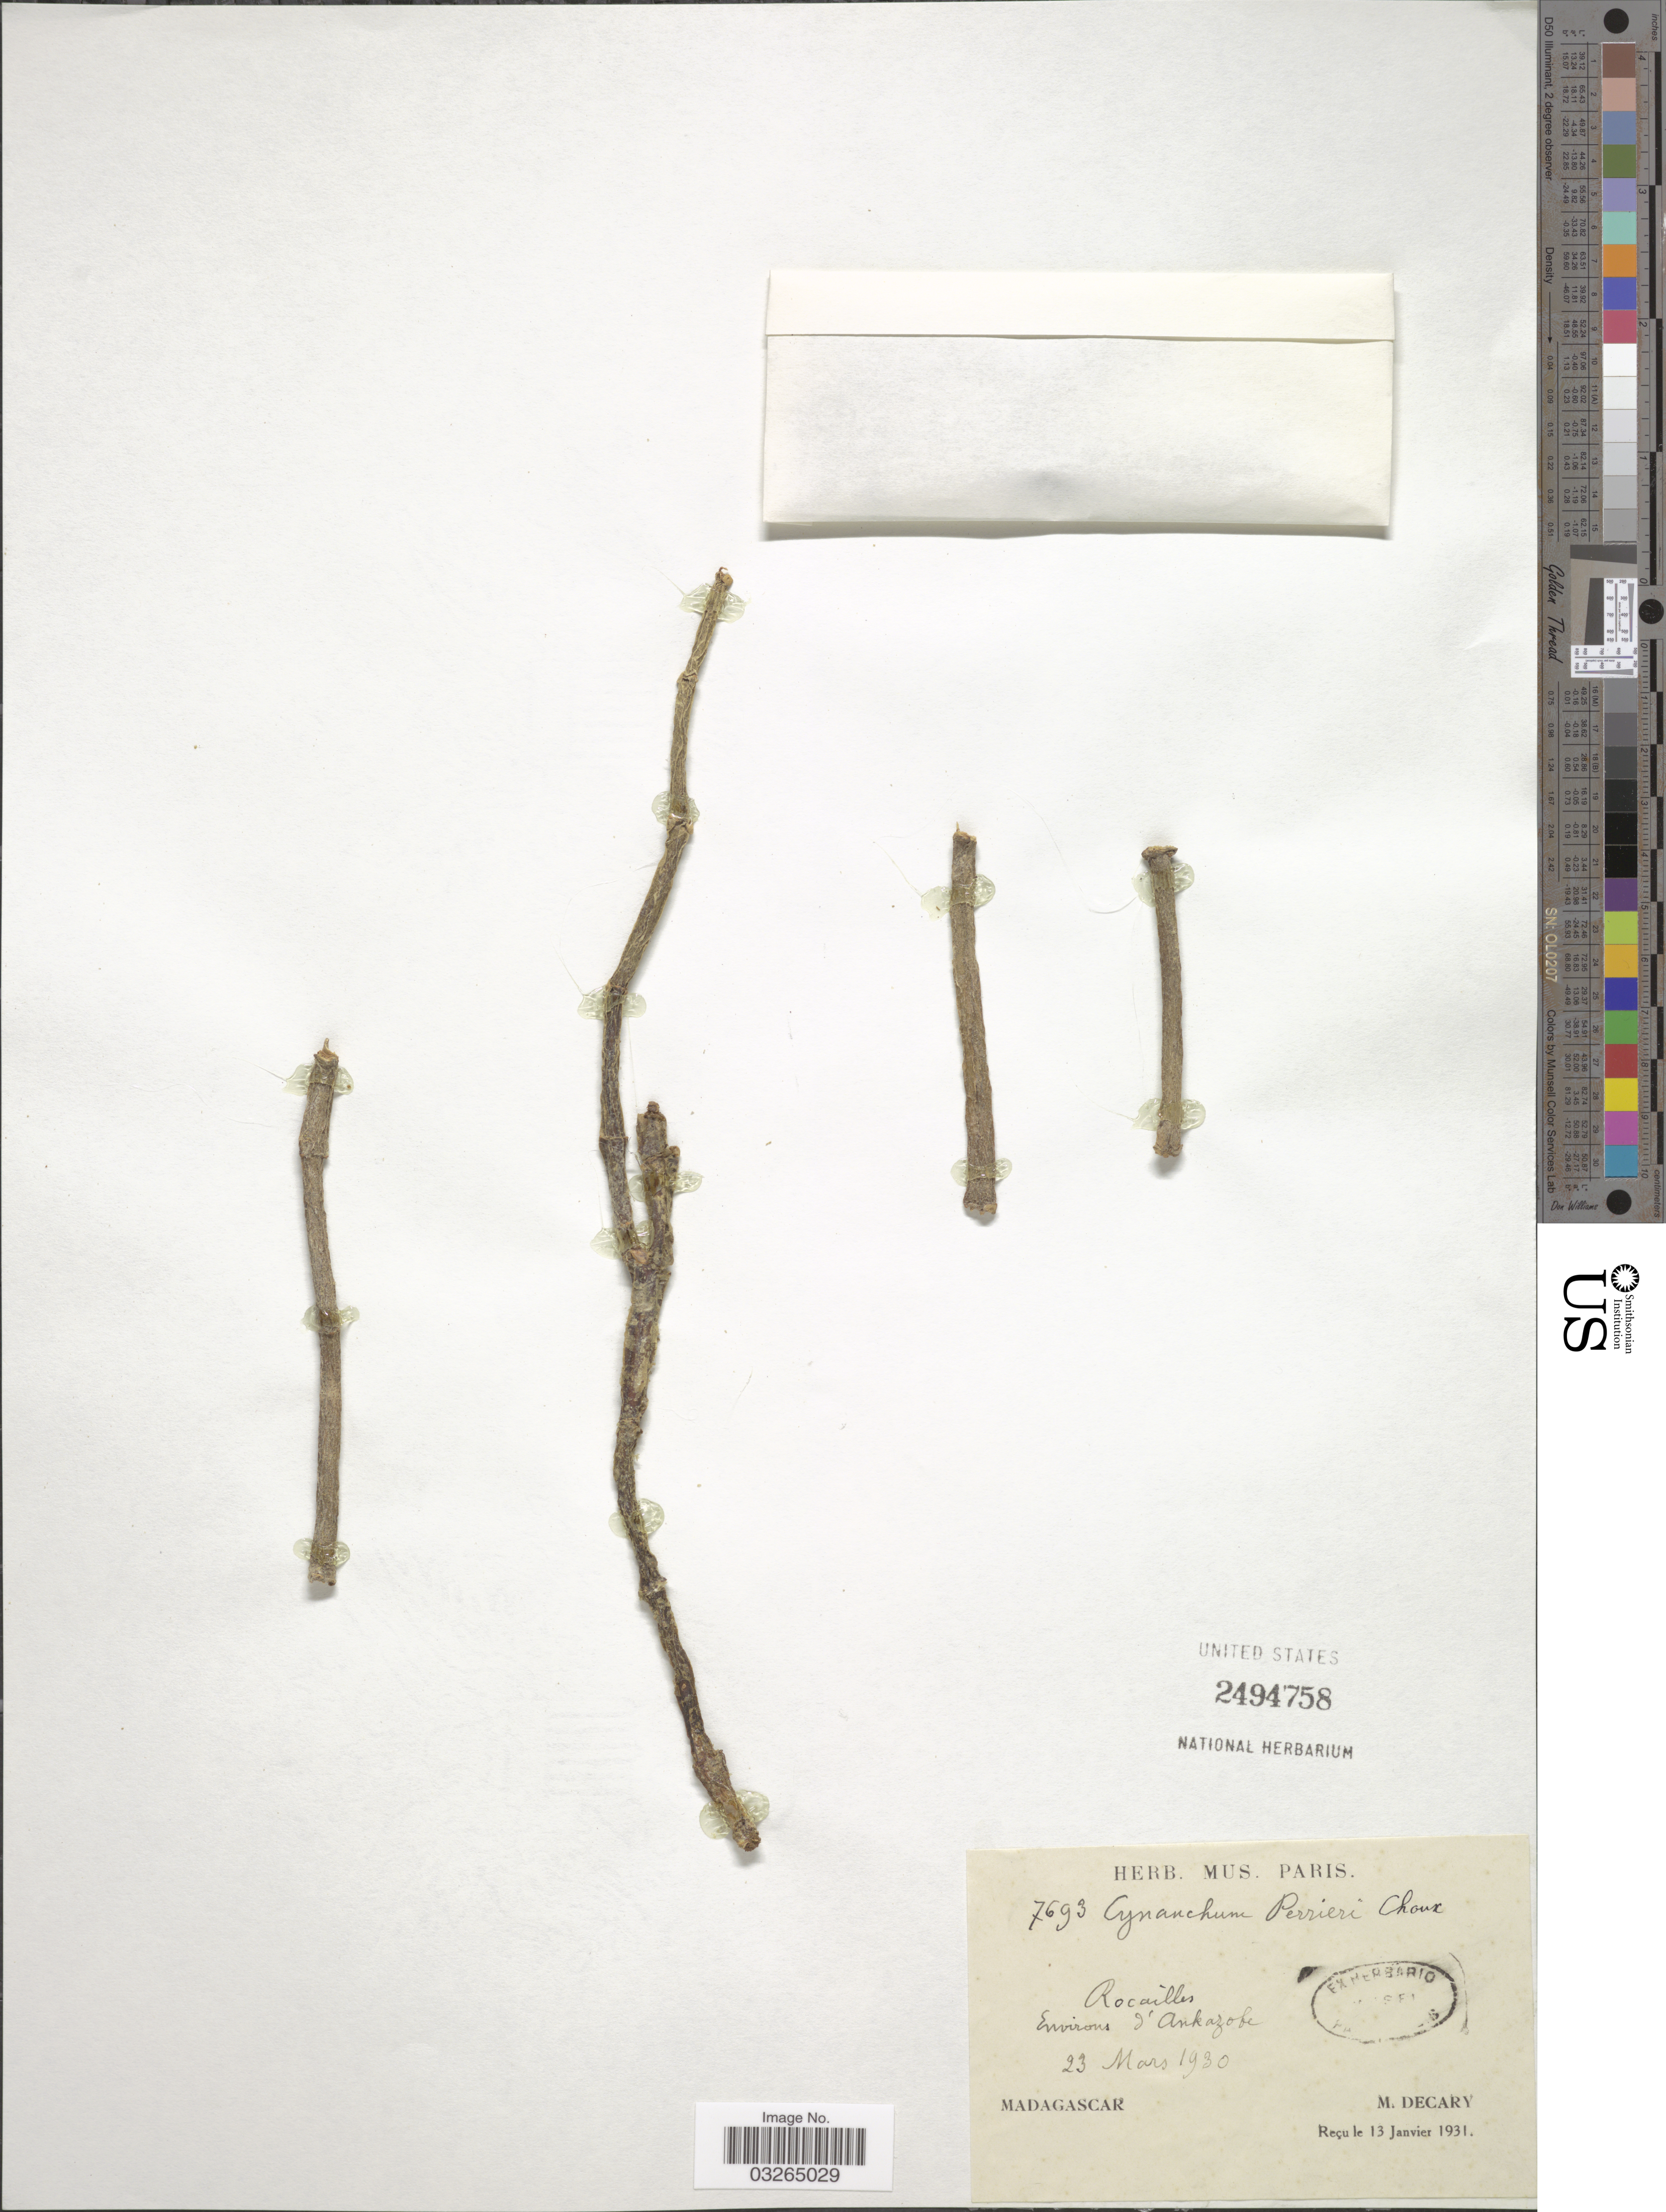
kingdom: Plantae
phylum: Tracheophyta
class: Magnoliopsida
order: Gentianales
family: Apocynaceae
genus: Cynanchum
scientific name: Cynanchum perrieri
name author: Choux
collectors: R. Decary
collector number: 7693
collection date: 1930-03-23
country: Madagascar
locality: Rocailles. Environs d'Ankazobe.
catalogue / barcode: US 2494758